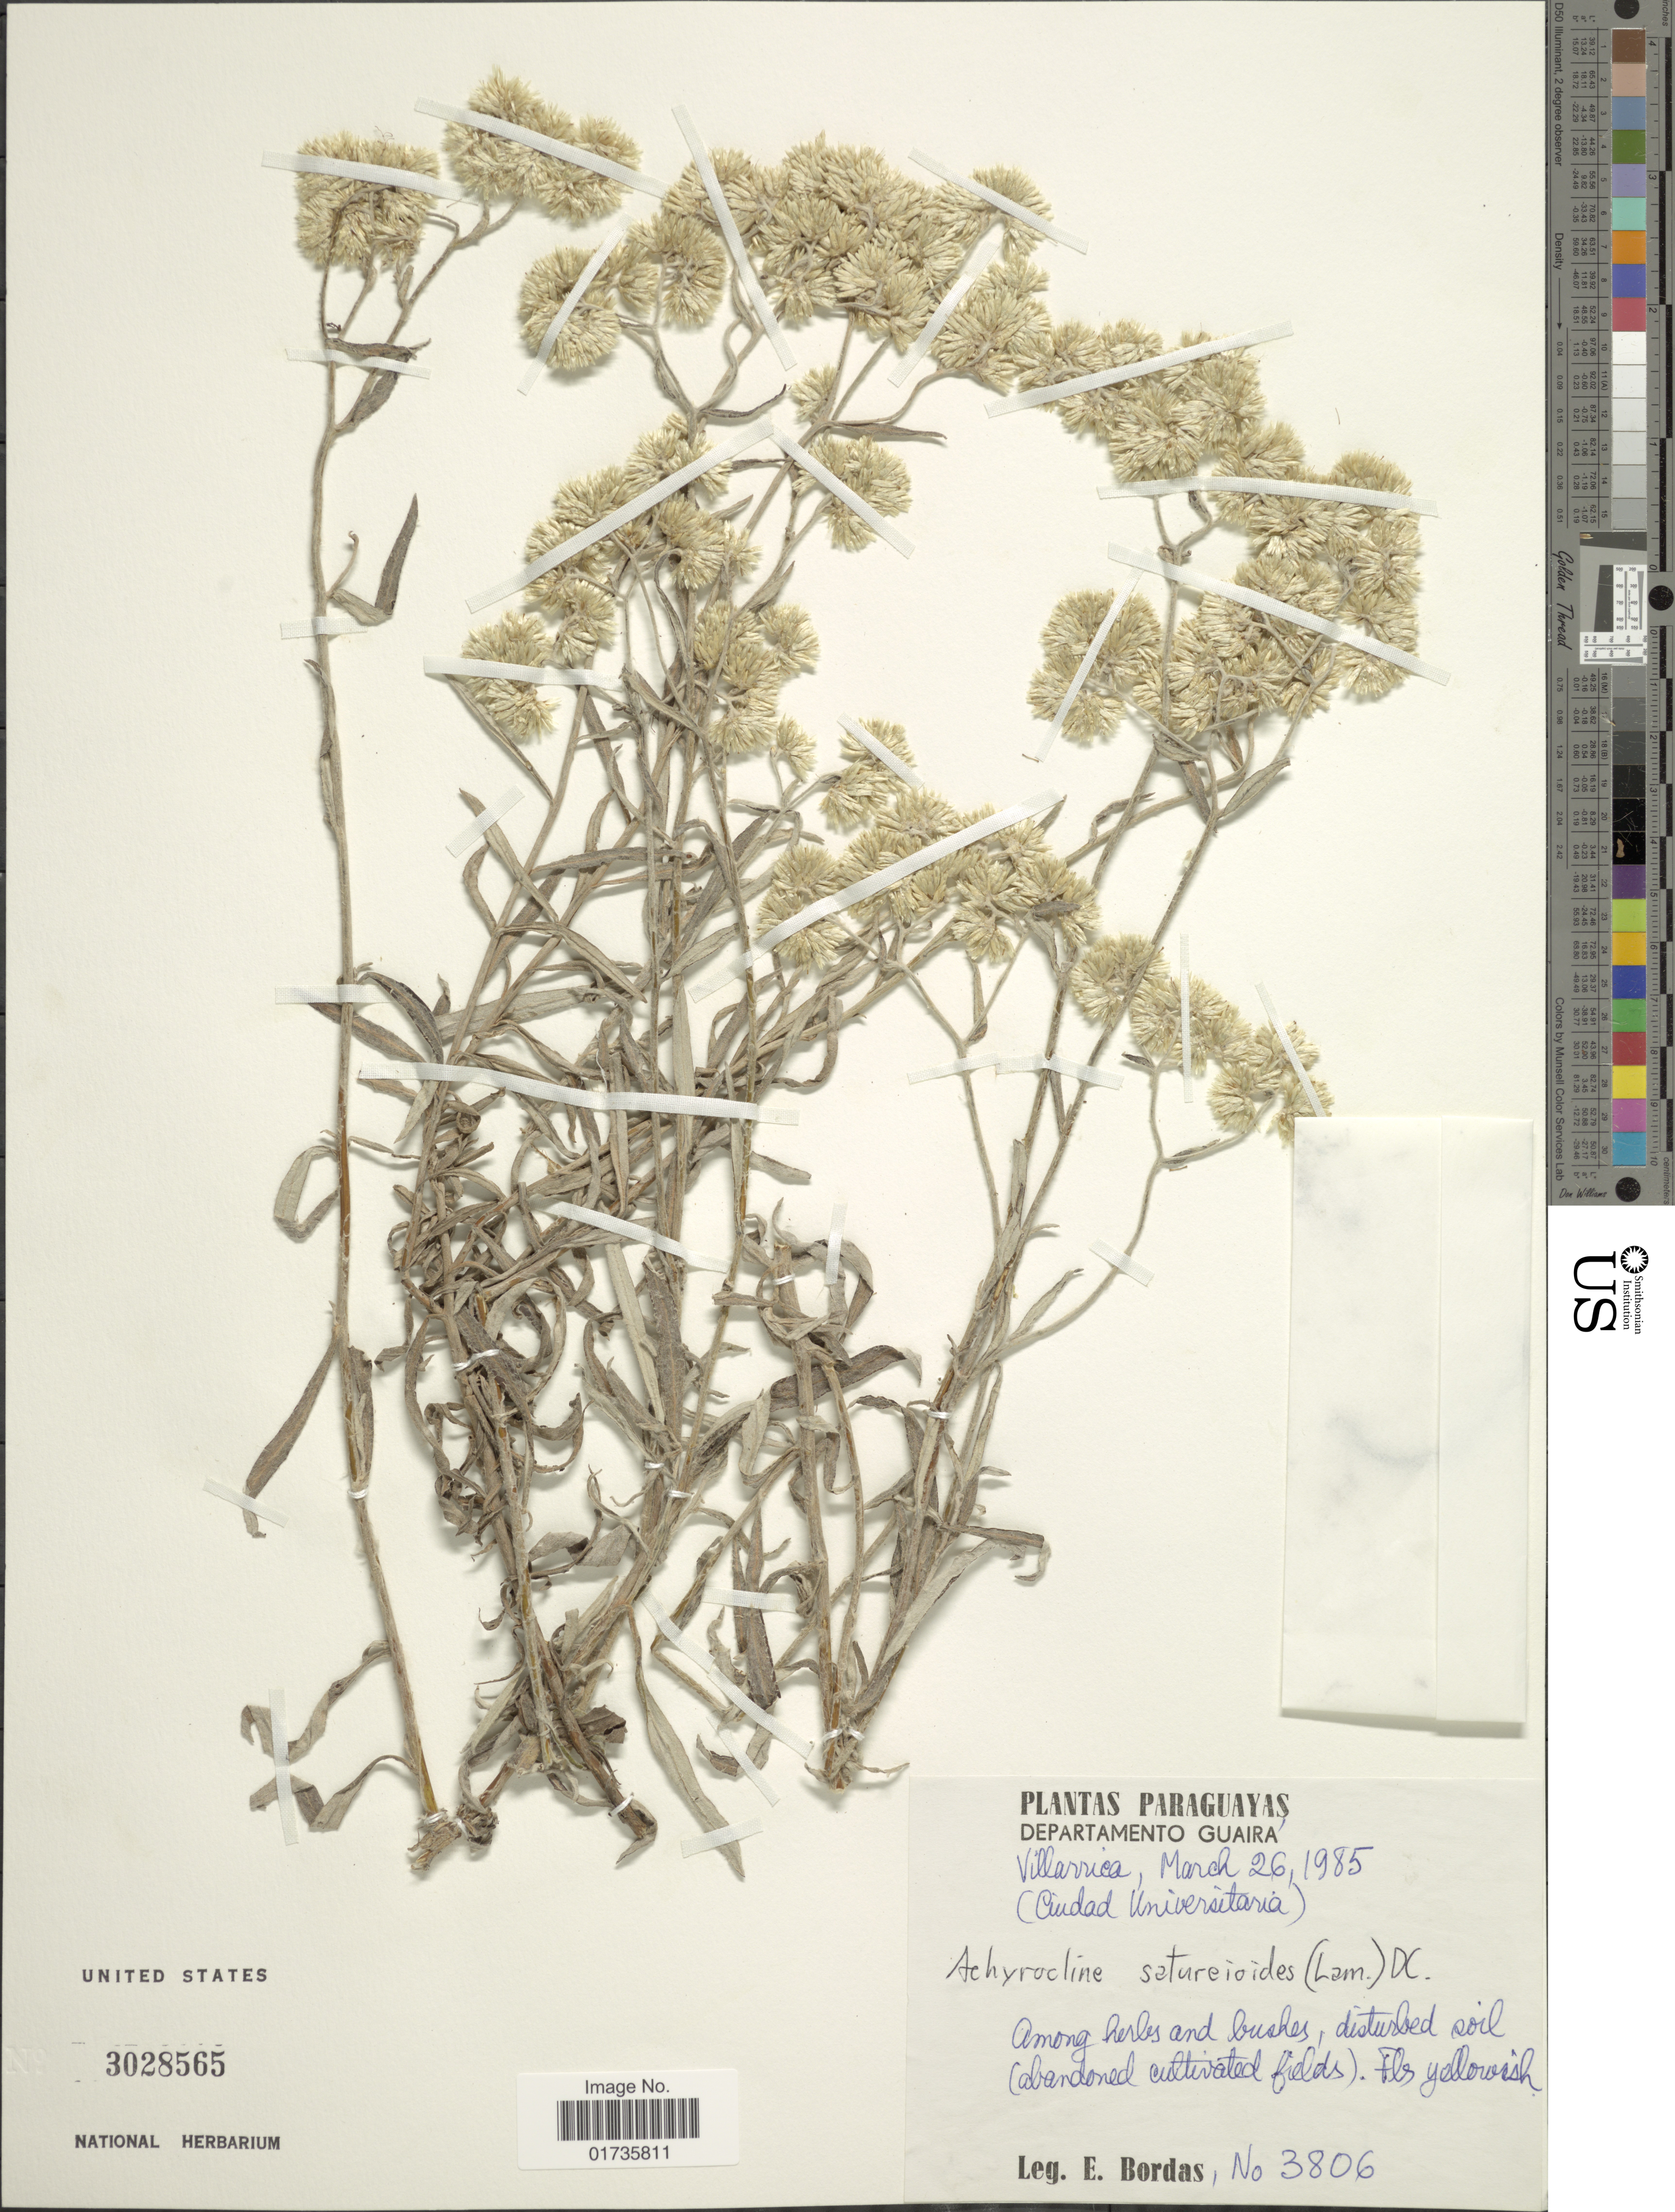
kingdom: Plantae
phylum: Tracheophyta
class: Magnoliopsida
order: Asterales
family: Asteraceae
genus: Achyrocline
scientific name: Achyrocline satureioides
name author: (Lam.) DC.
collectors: E. Bordas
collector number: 3806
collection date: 1985-03-26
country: Paraguay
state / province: Guaira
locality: Departamento Guiara, Villarrica (Ciudad Universitaria)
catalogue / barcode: US 3028565